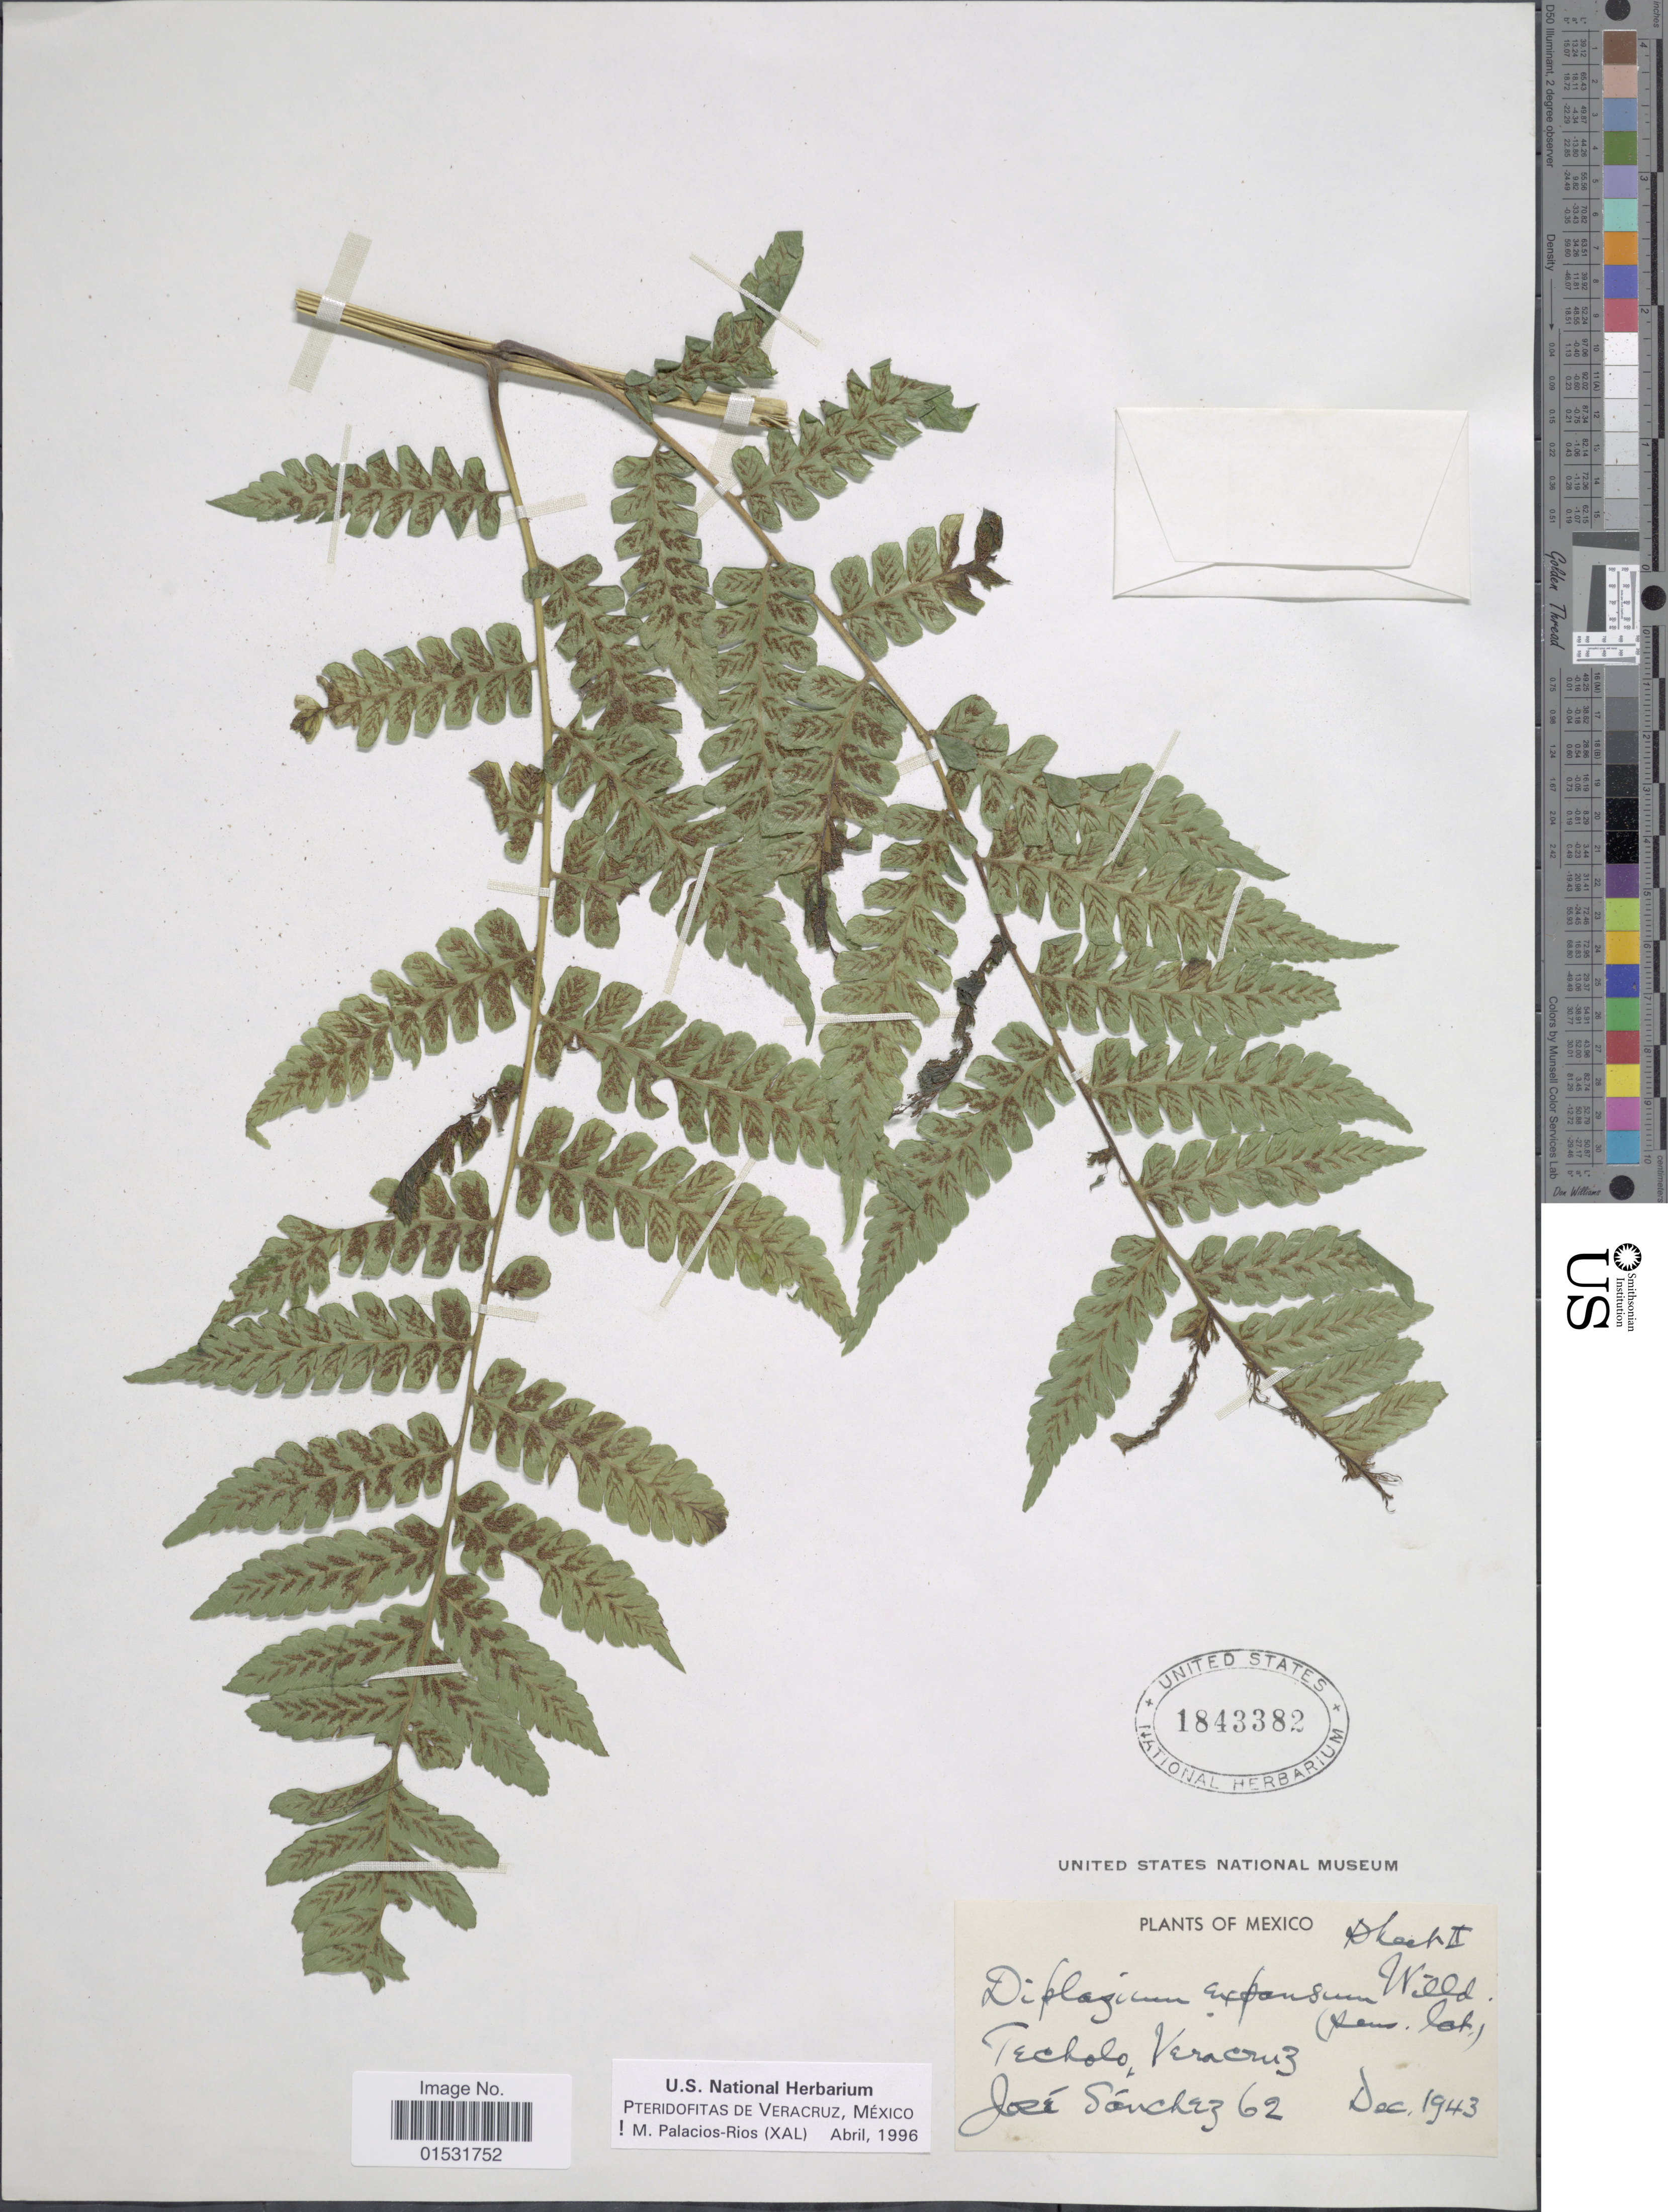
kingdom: Plantae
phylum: Tracheophyta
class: Polypodiopsida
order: Polypodiales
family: Athyriaceae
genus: Diplazium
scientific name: Diplazium hians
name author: Kunze ex Klotzsch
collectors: J. Sánchez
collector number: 62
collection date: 1943-12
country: Mexico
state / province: Veracruz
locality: Techolo, Veracruz.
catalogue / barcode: US 1843382